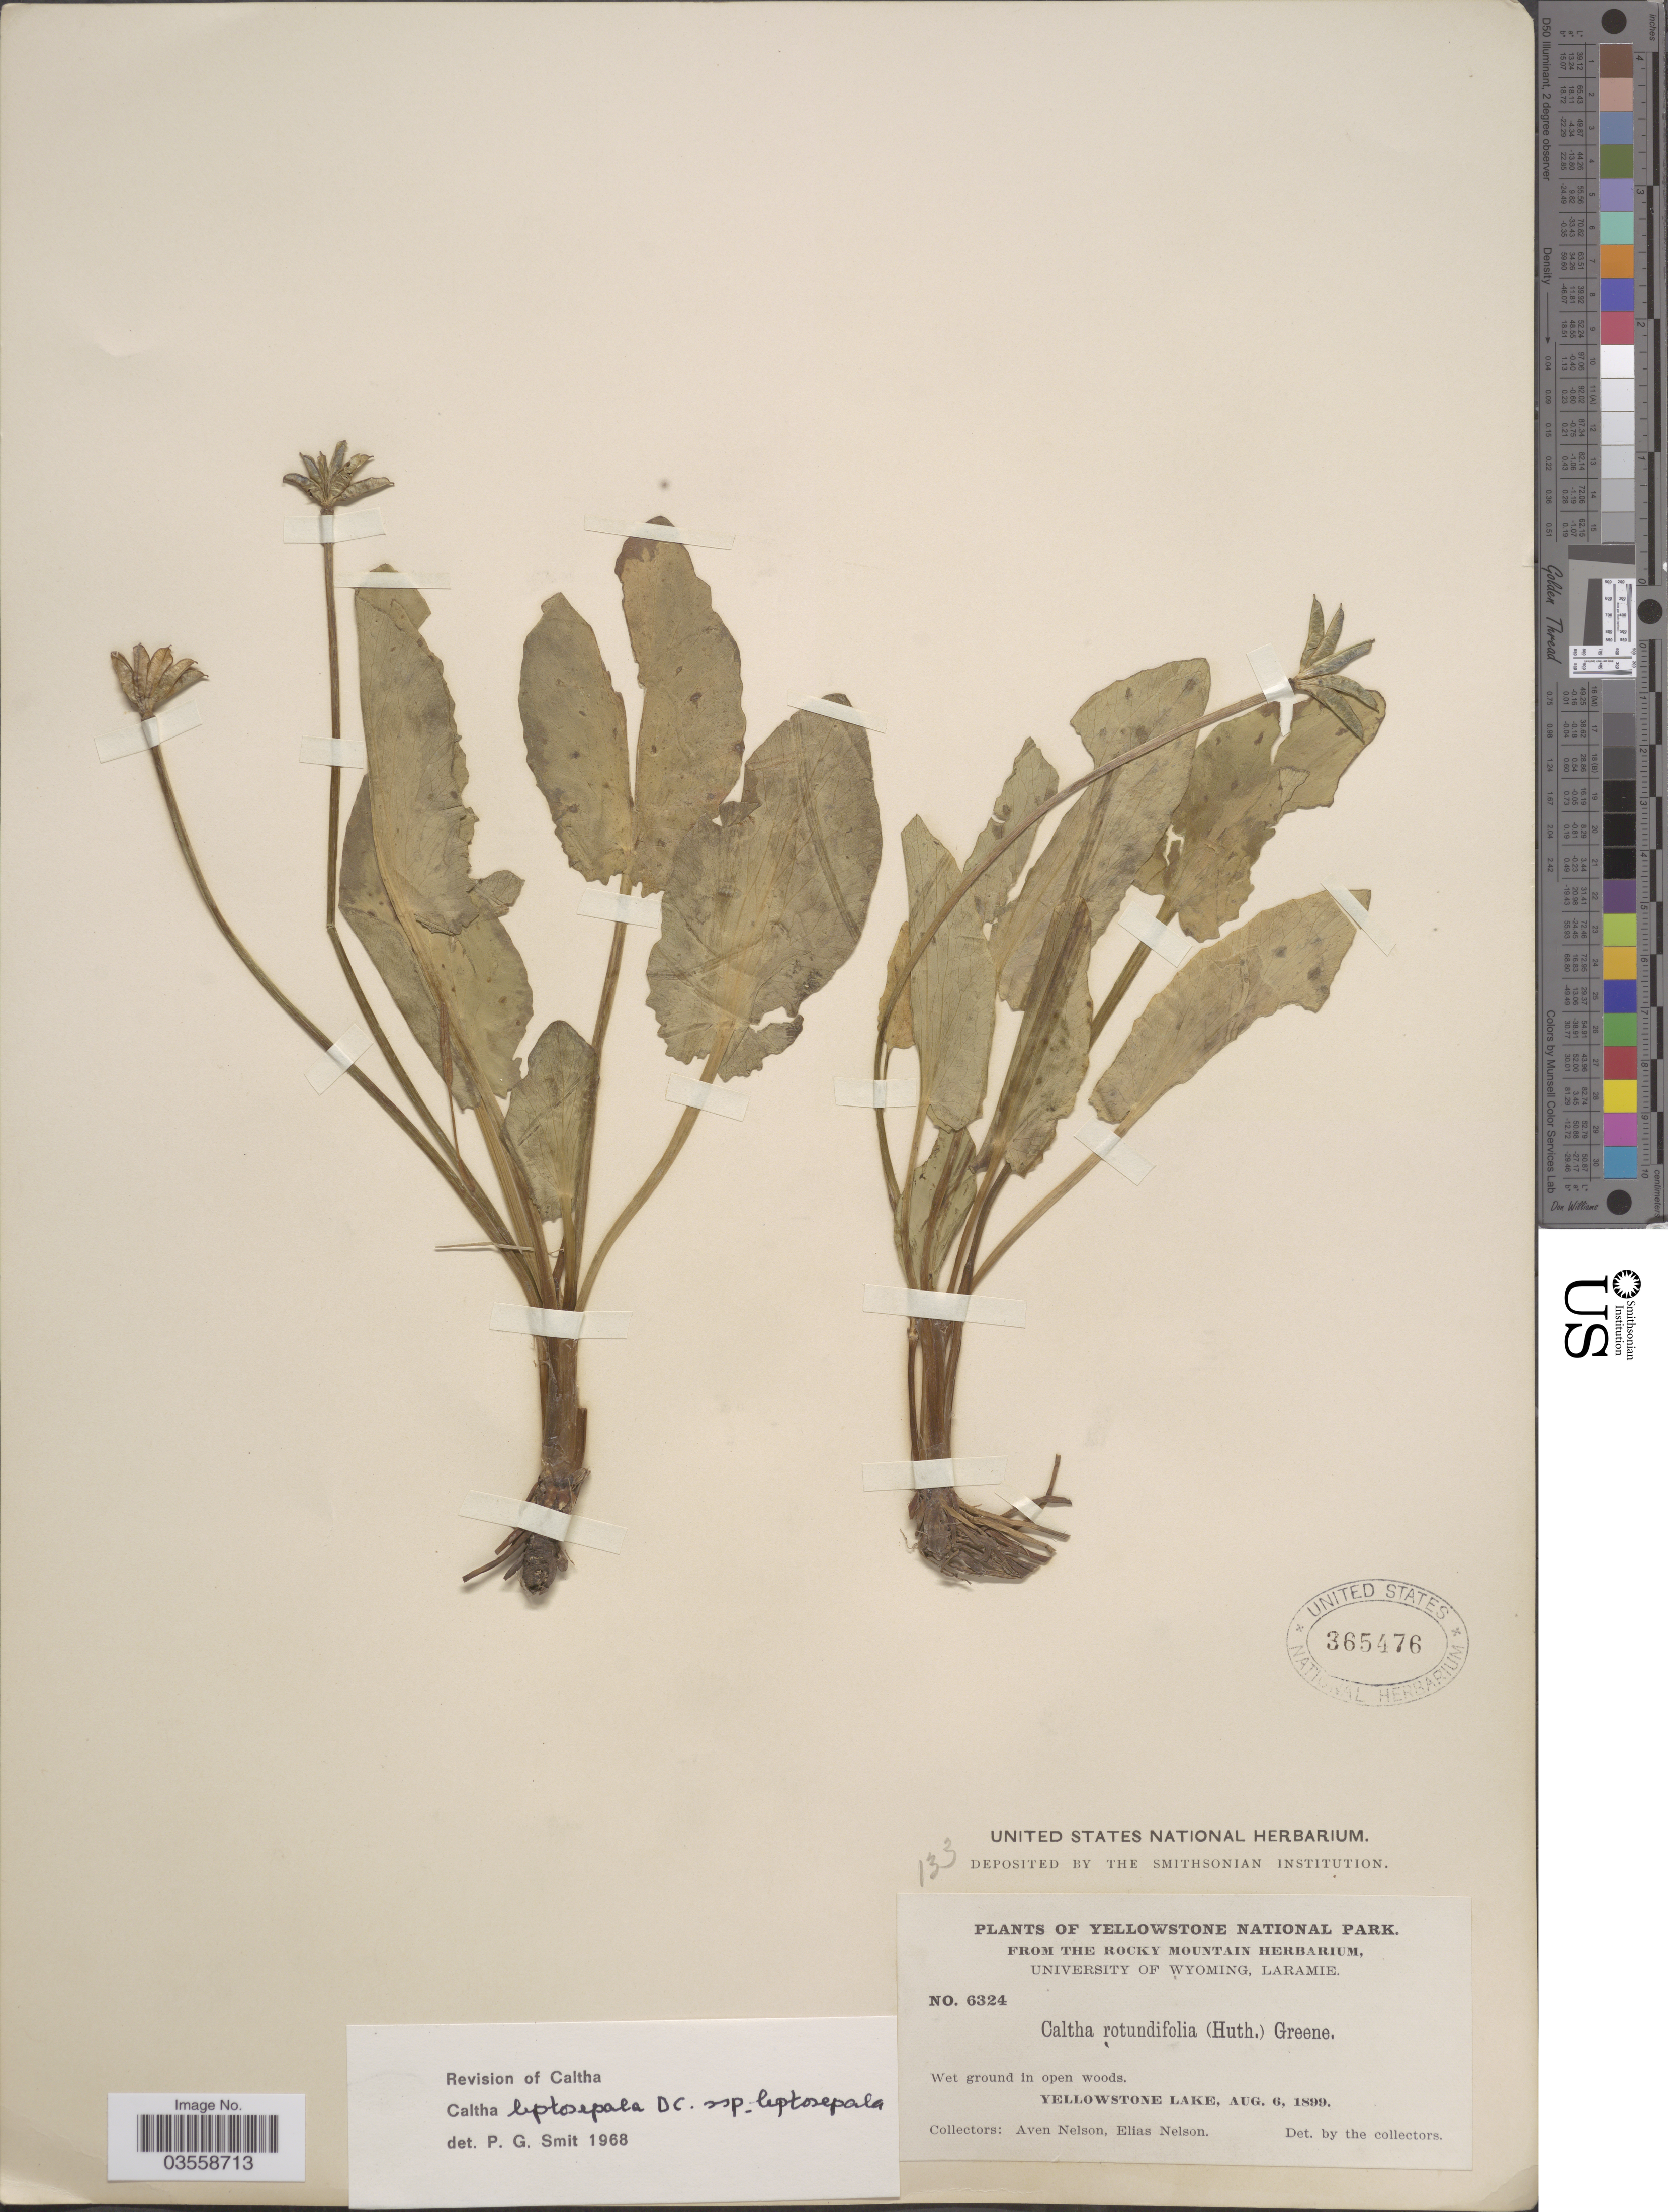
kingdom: Plantae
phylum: Tracheophyta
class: Magnoliopsida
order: Ranunculales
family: Ranunculaceae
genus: Caltha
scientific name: Caltha leptosepala subsp. leptosepala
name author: DC.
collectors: A. Nelson & E. Nelson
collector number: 6324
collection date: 1899-08-06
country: United States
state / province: Wyoming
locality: Yellowstone National Park. Yellowstone Lake.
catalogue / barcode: US 365476